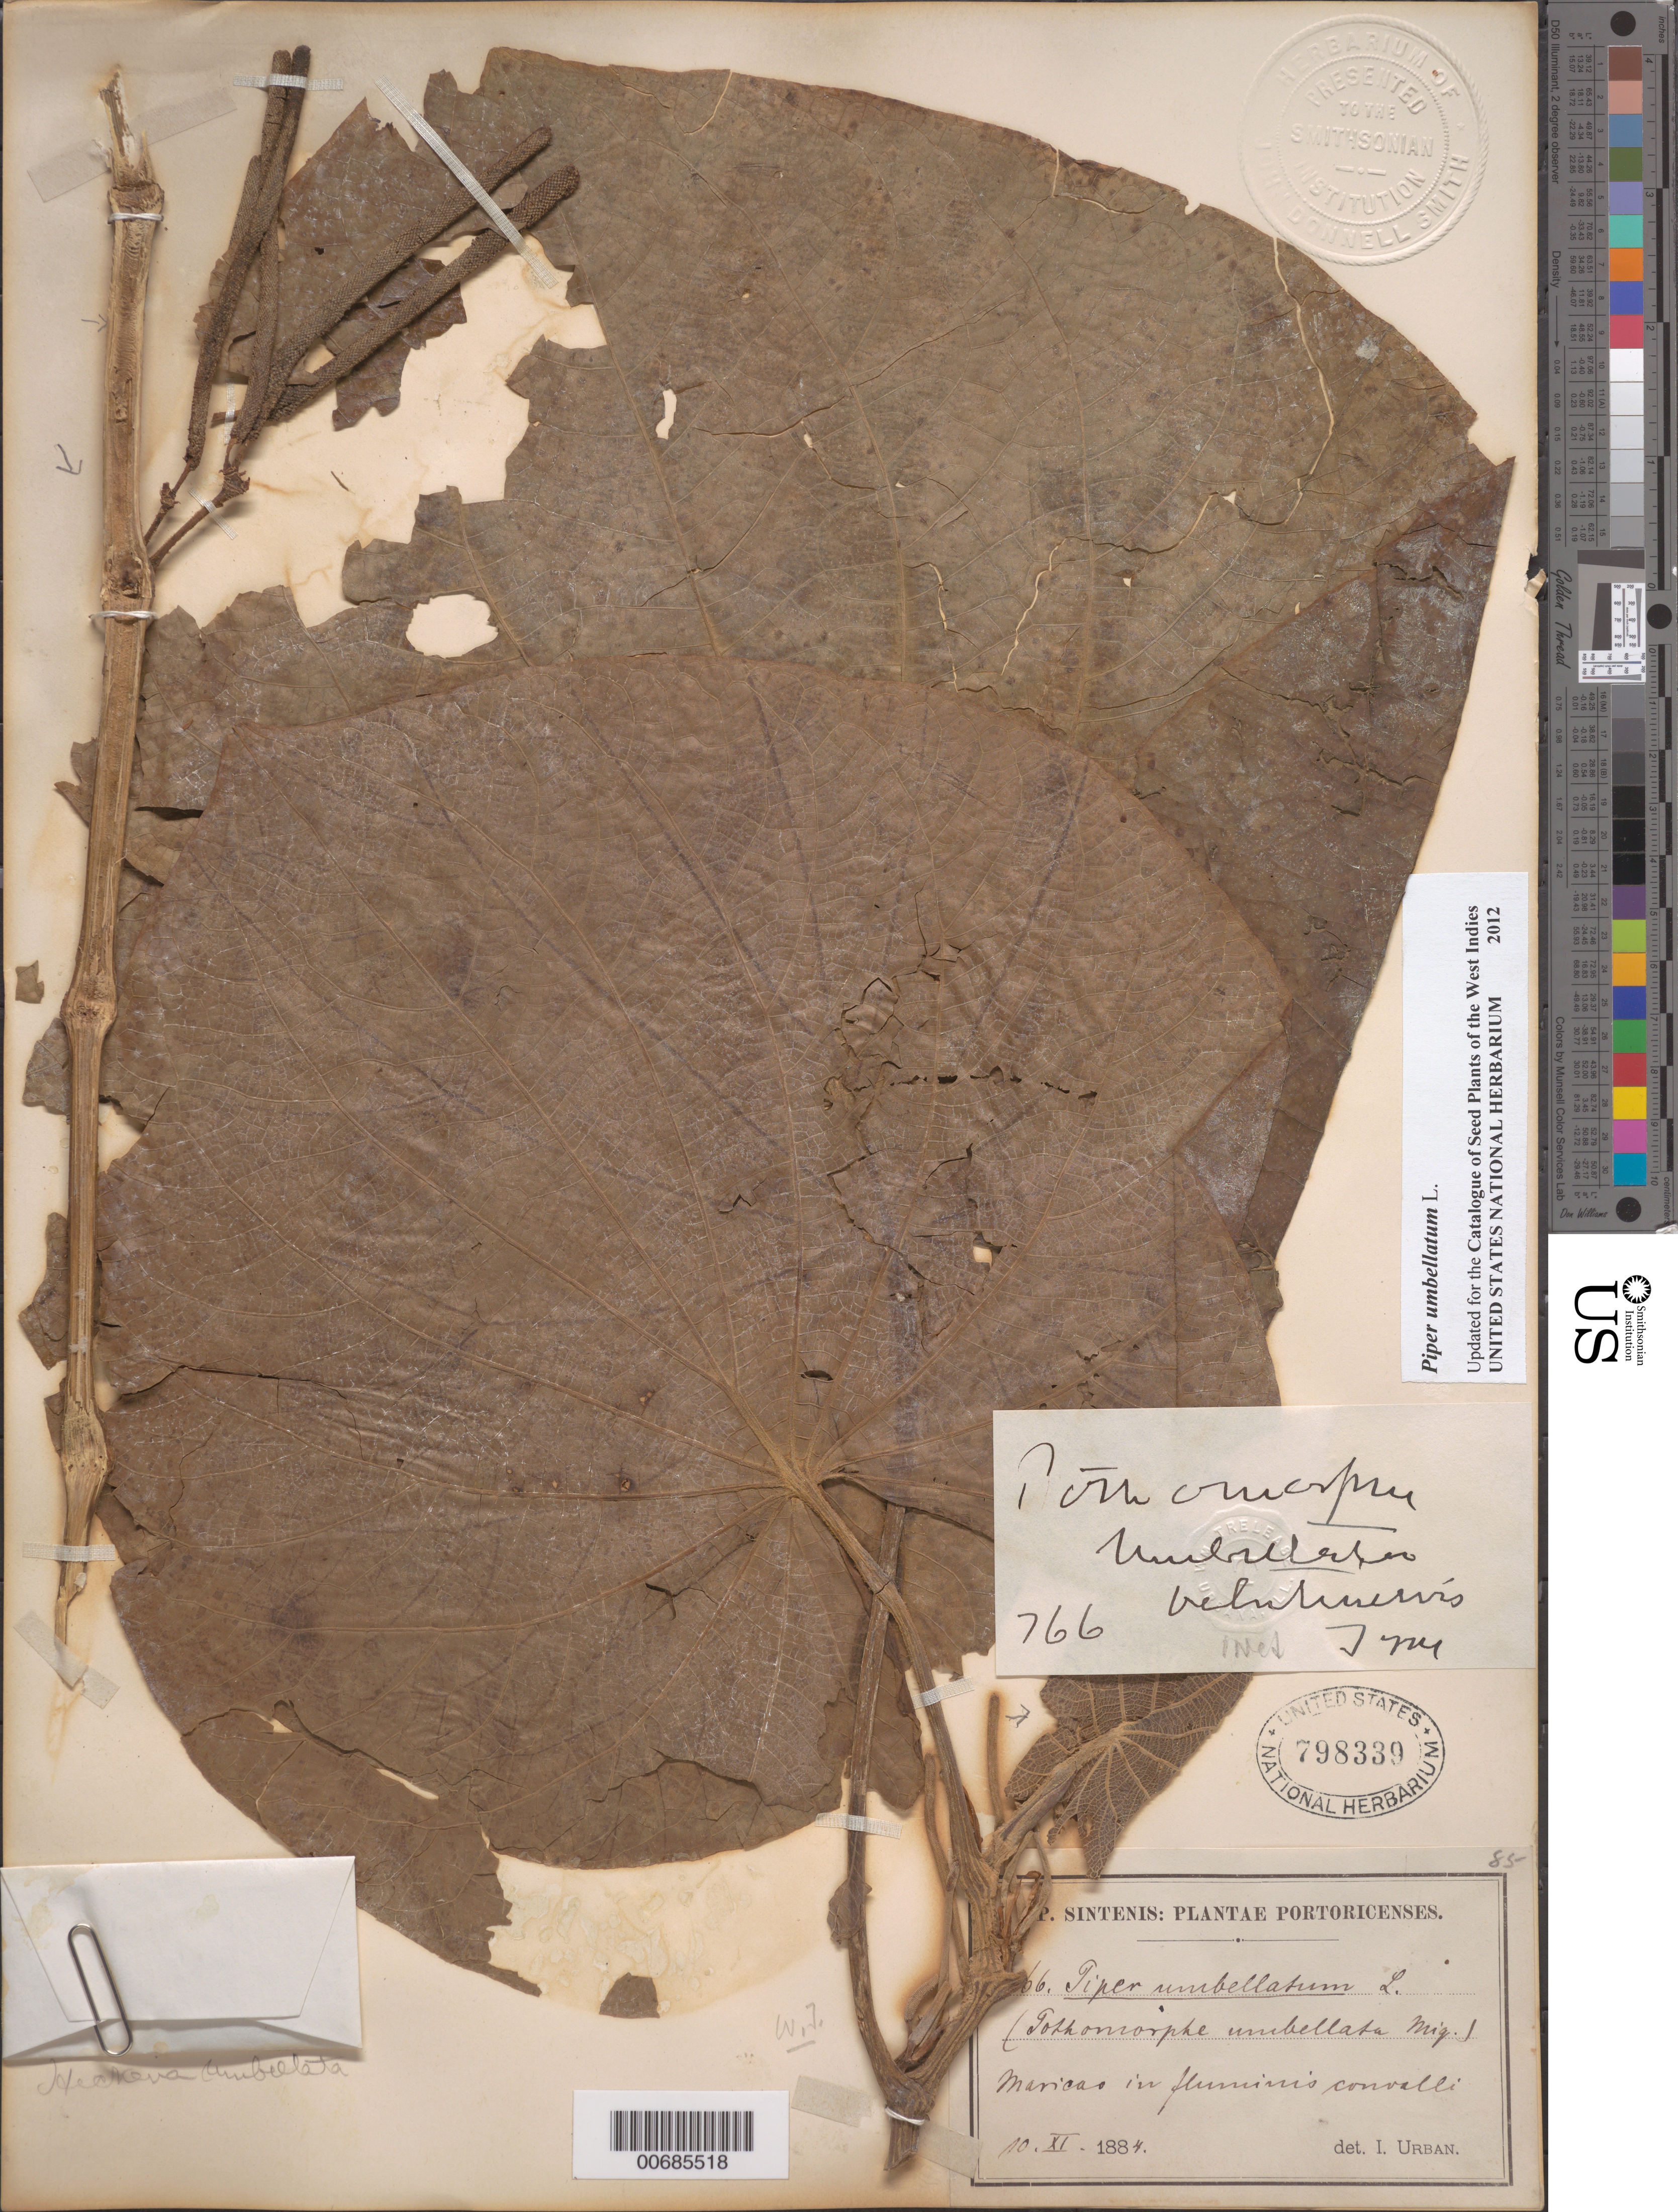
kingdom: Plantae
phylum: Tracheophyta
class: Magnoliopsida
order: Piperales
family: Piperaceae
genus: Piper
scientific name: Piper peltatum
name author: L.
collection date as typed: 11 Nov 1884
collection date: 1884-11-11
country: Puerto Rico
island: Greater Antilles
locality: Maricao in flumminims convalli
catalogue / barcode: US 798339